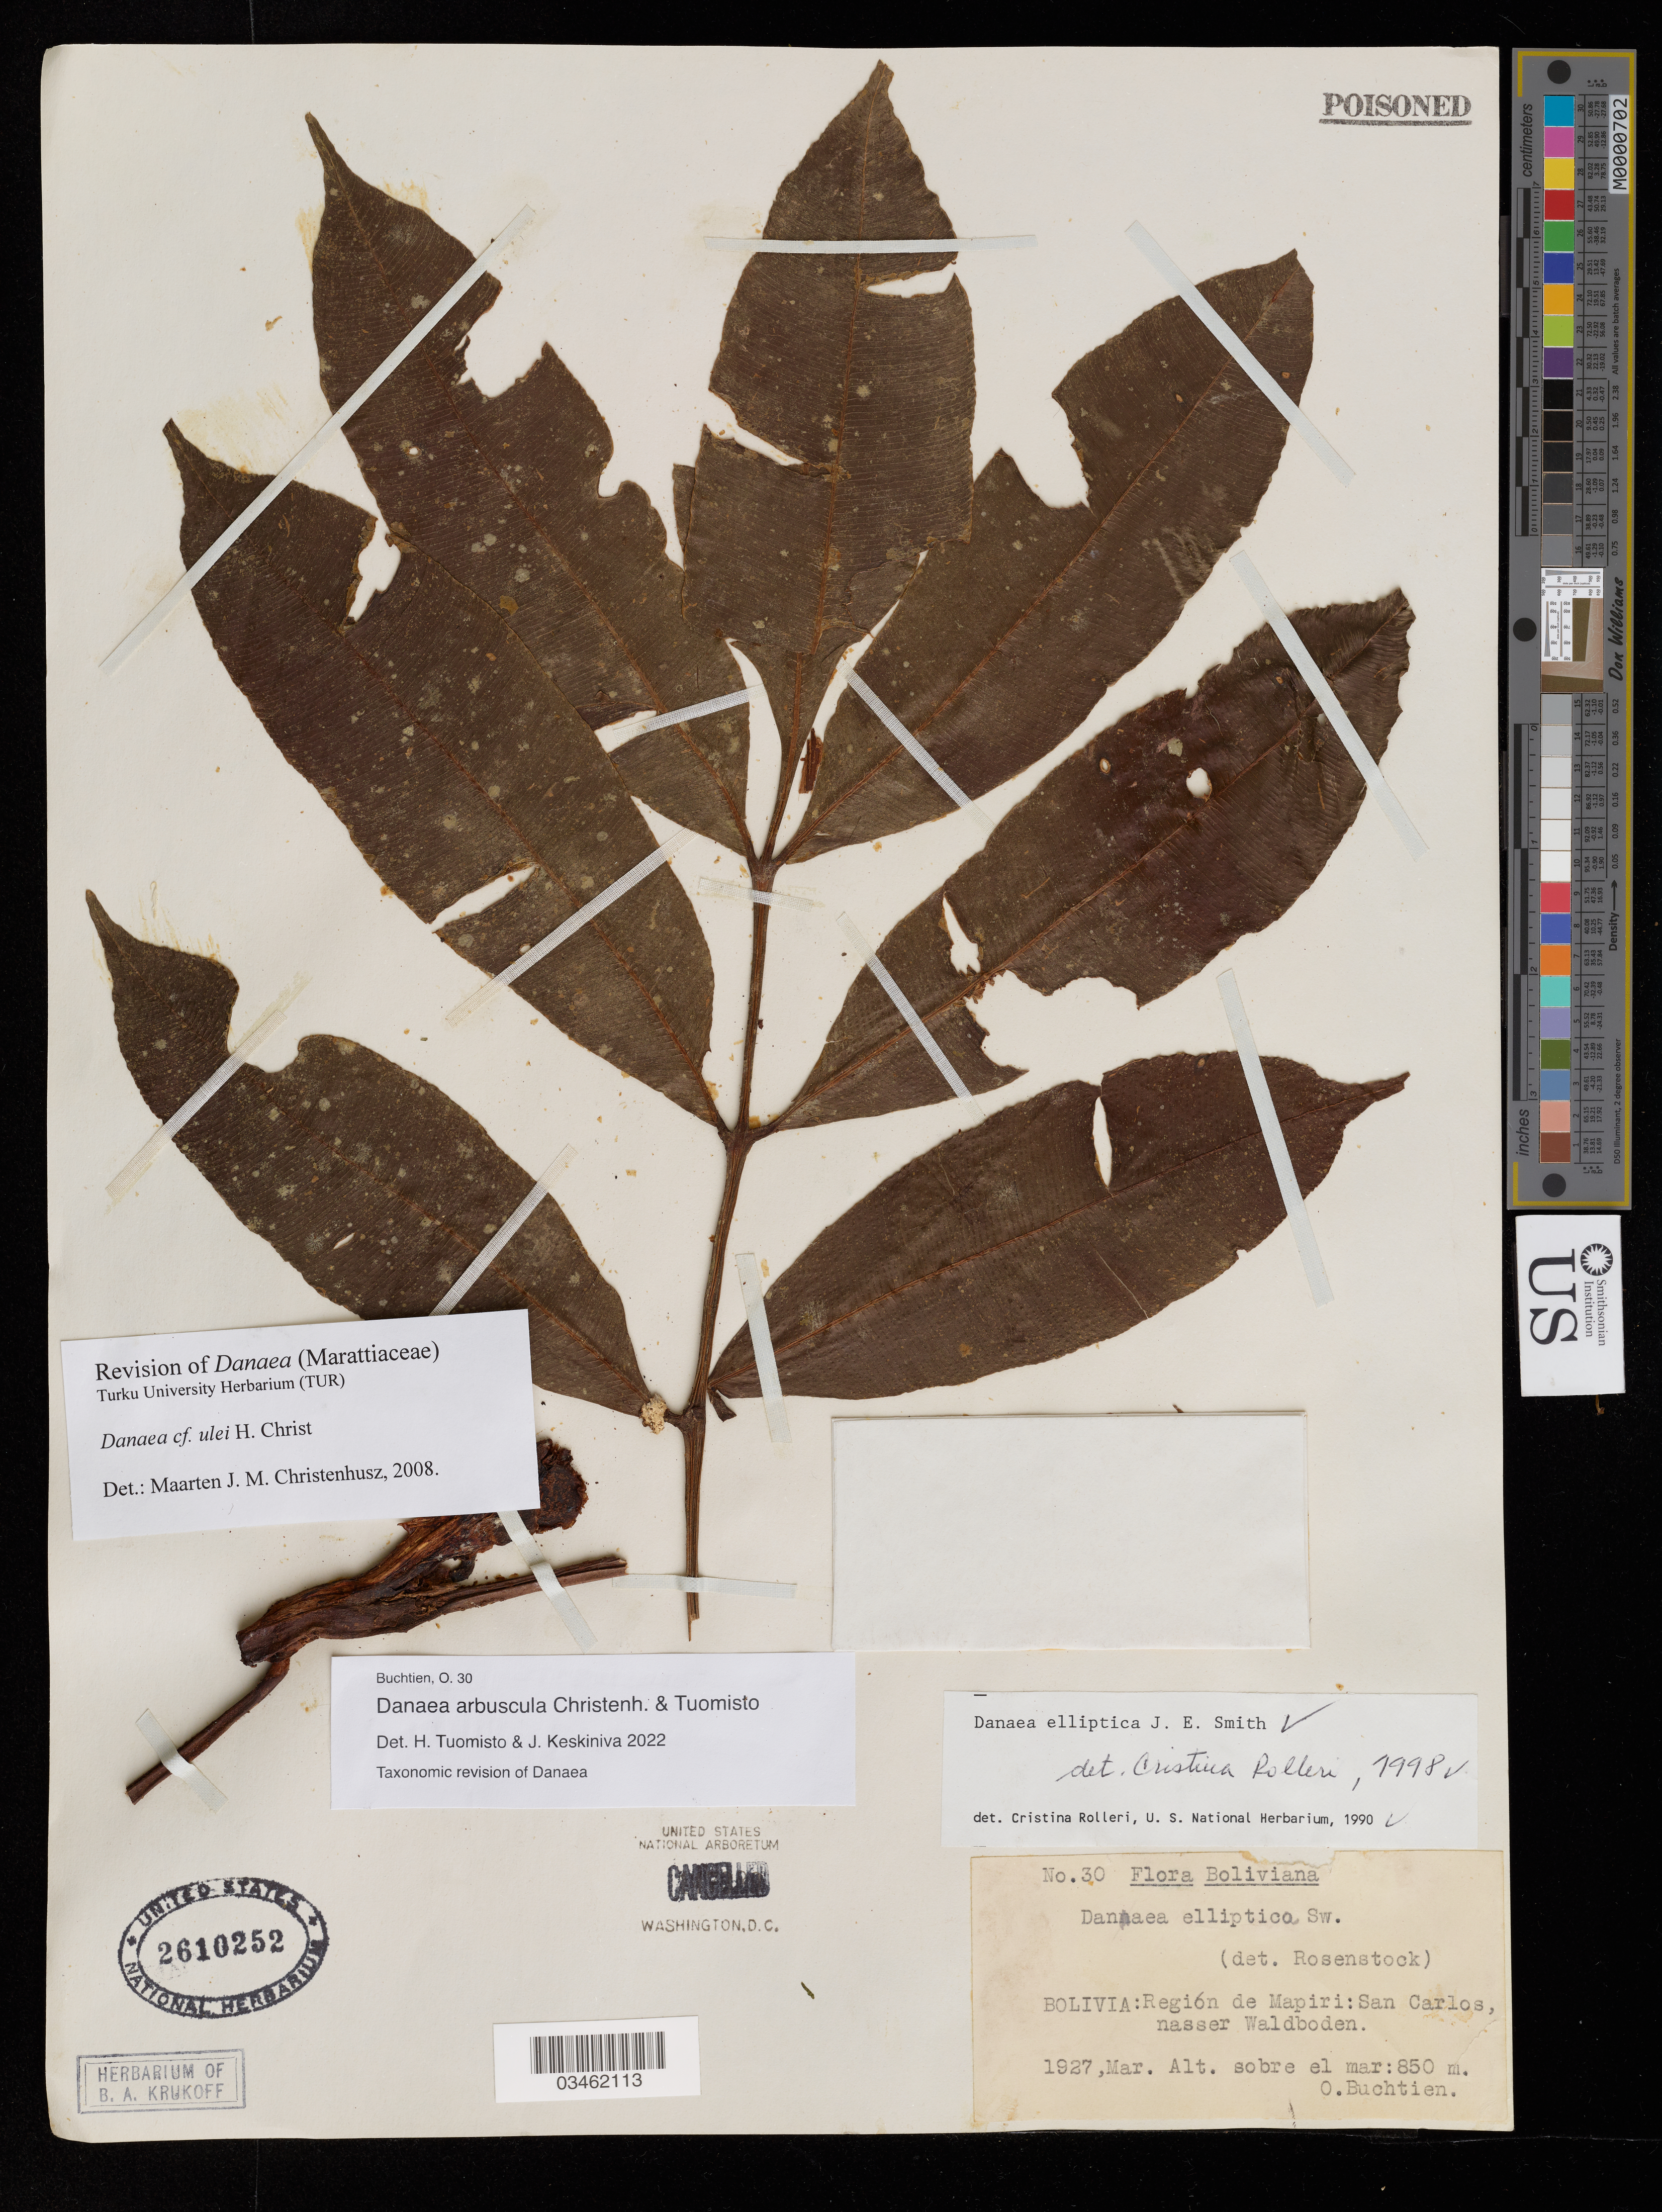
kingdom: Plantae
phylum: Tracheophyta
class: Polypodiopsida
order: Marattiales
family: Marattiaceae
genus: Danaea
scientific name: Danaea arbuscula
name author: Christenh. & Tuomisto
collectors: O. Buchtien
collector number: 30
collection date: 1927-03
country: Bolivia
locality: Región de Mapiri: San Carlos nasser Waldboden.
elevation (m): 850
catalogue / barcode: US 2610252